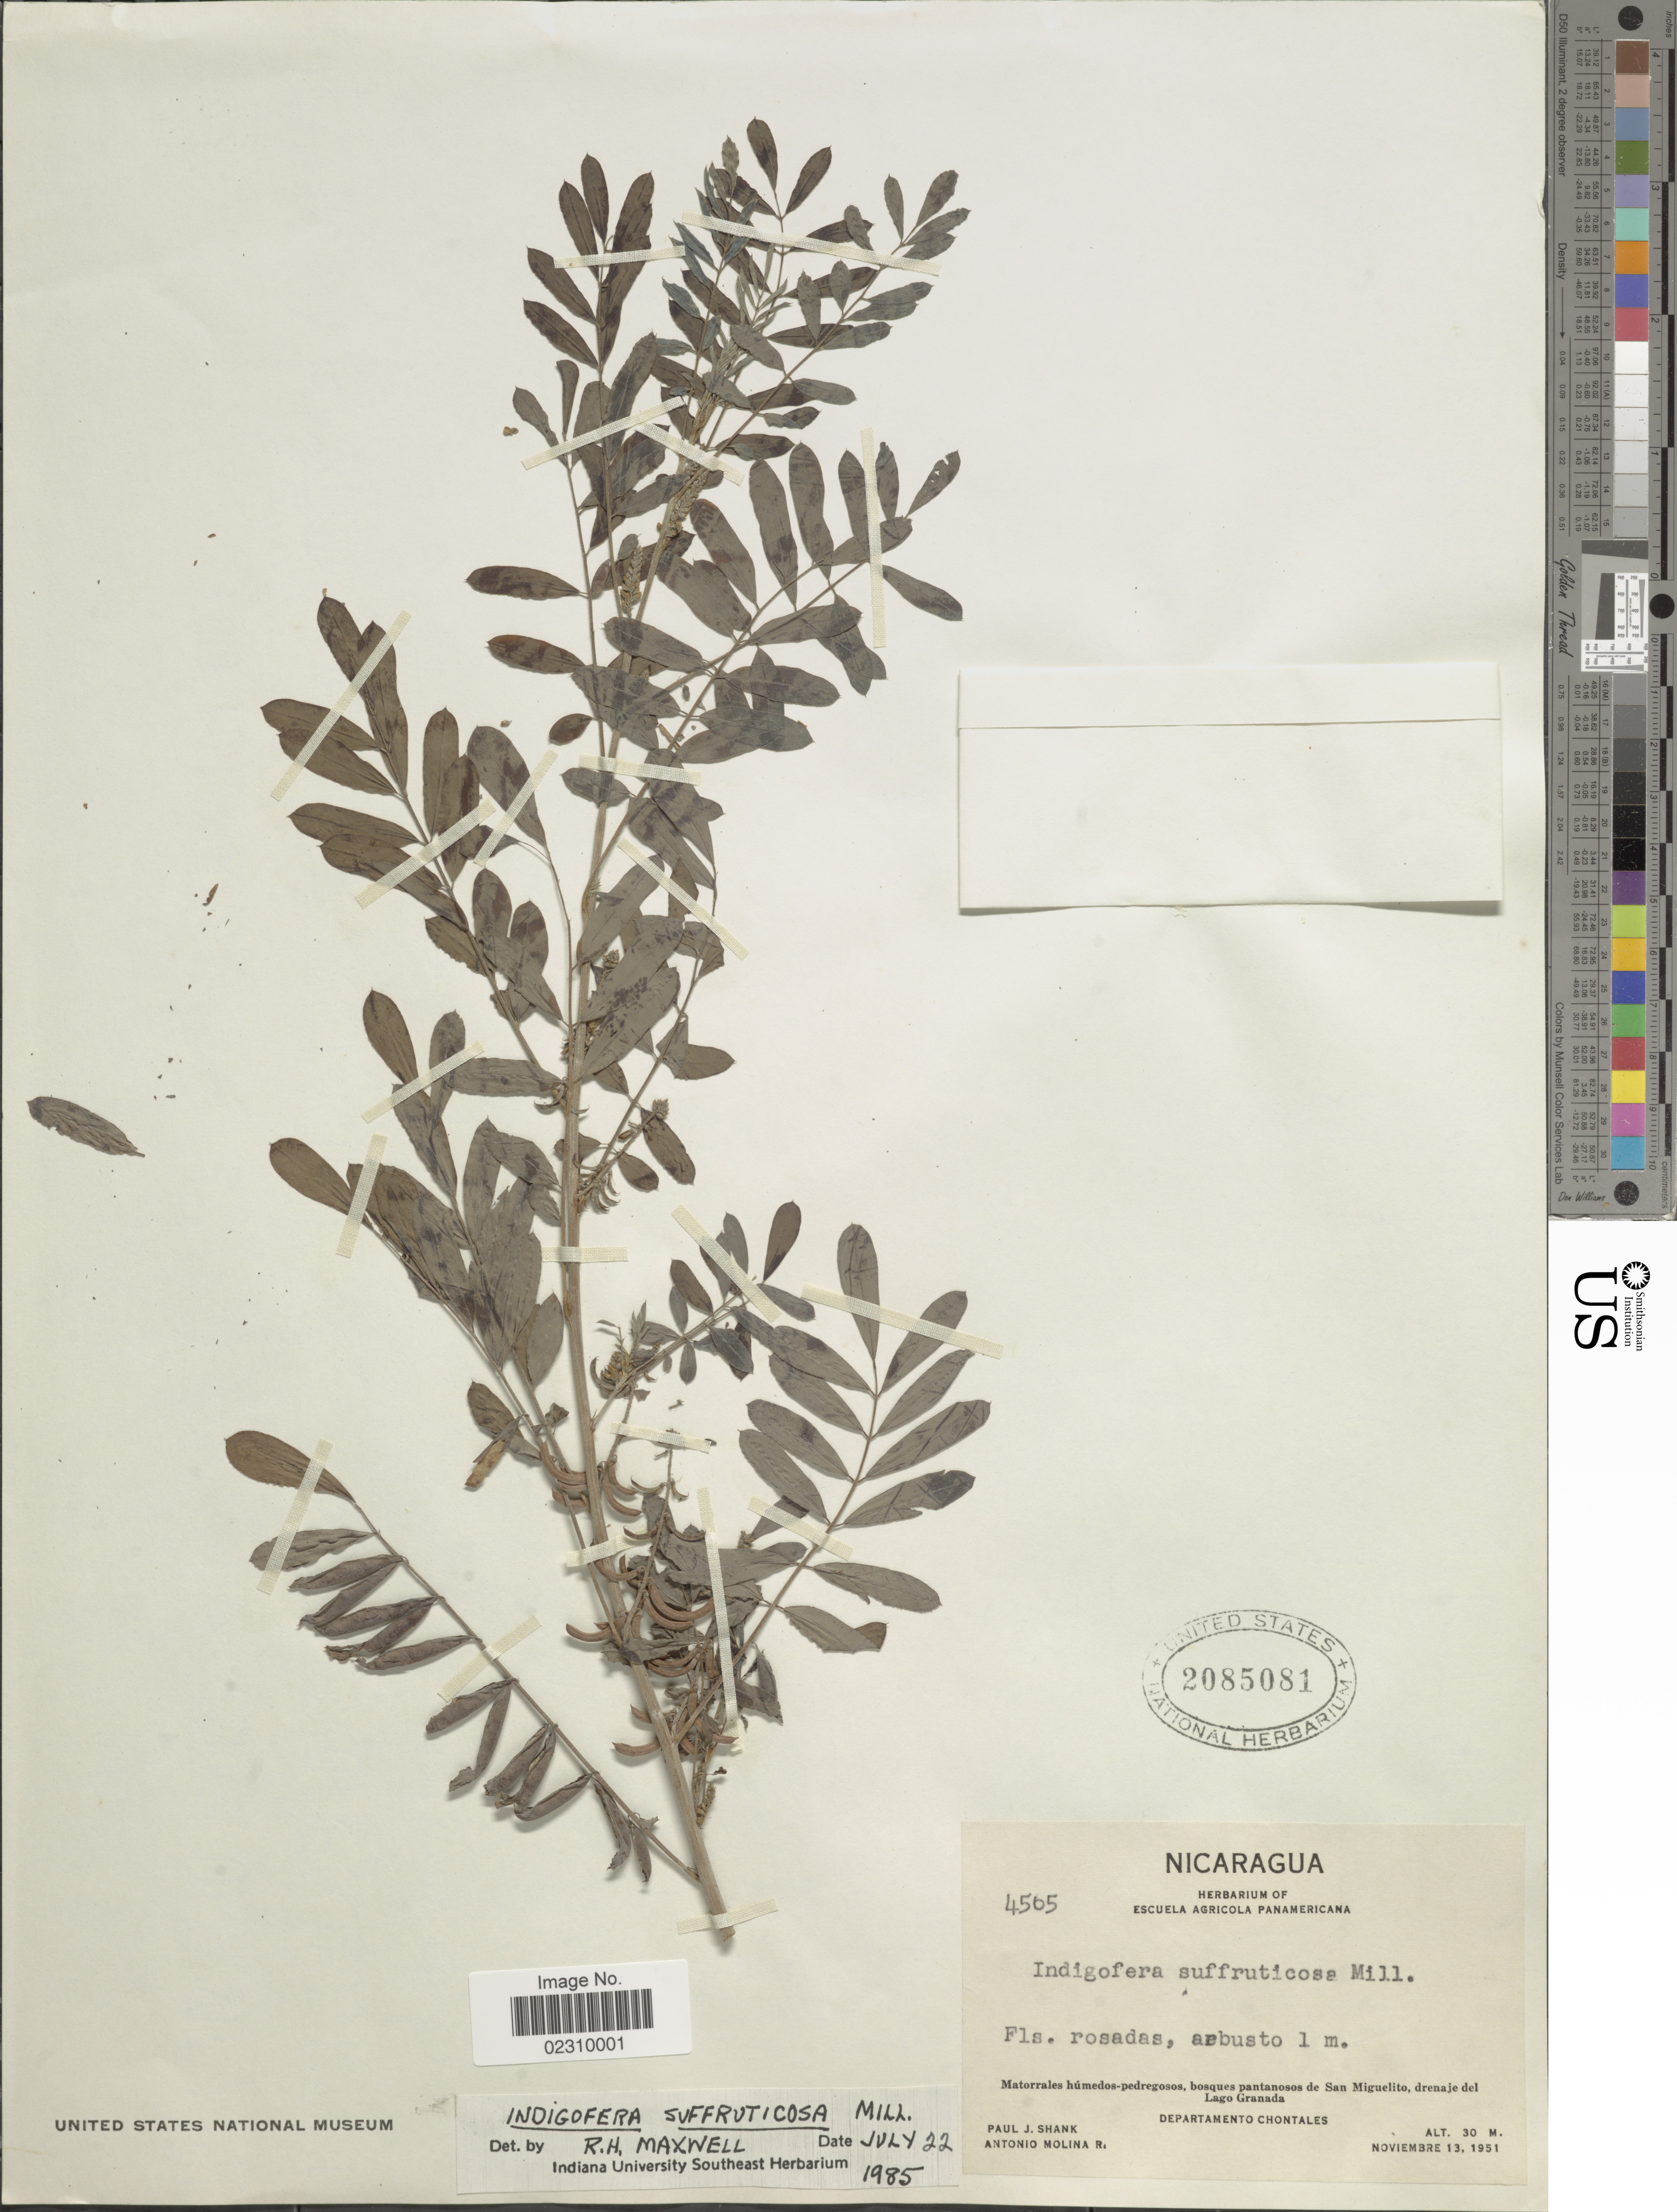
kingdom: Plantae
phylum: Tracheophyta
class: Magnoliopsida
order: Fabales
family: Fabaceae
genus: Indigofera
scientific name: Indigofera suffruticosa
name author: Mill.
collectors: P. J. Shank & A. Molina R.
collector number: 4565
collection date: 1951-11-13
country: Nicaragua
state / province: Chontales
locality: Matorrales humedos-pedregosos, bosques pantanosos de San Miguelito, drenjae del Lago Granada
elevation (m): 30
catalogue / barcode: US 2085081